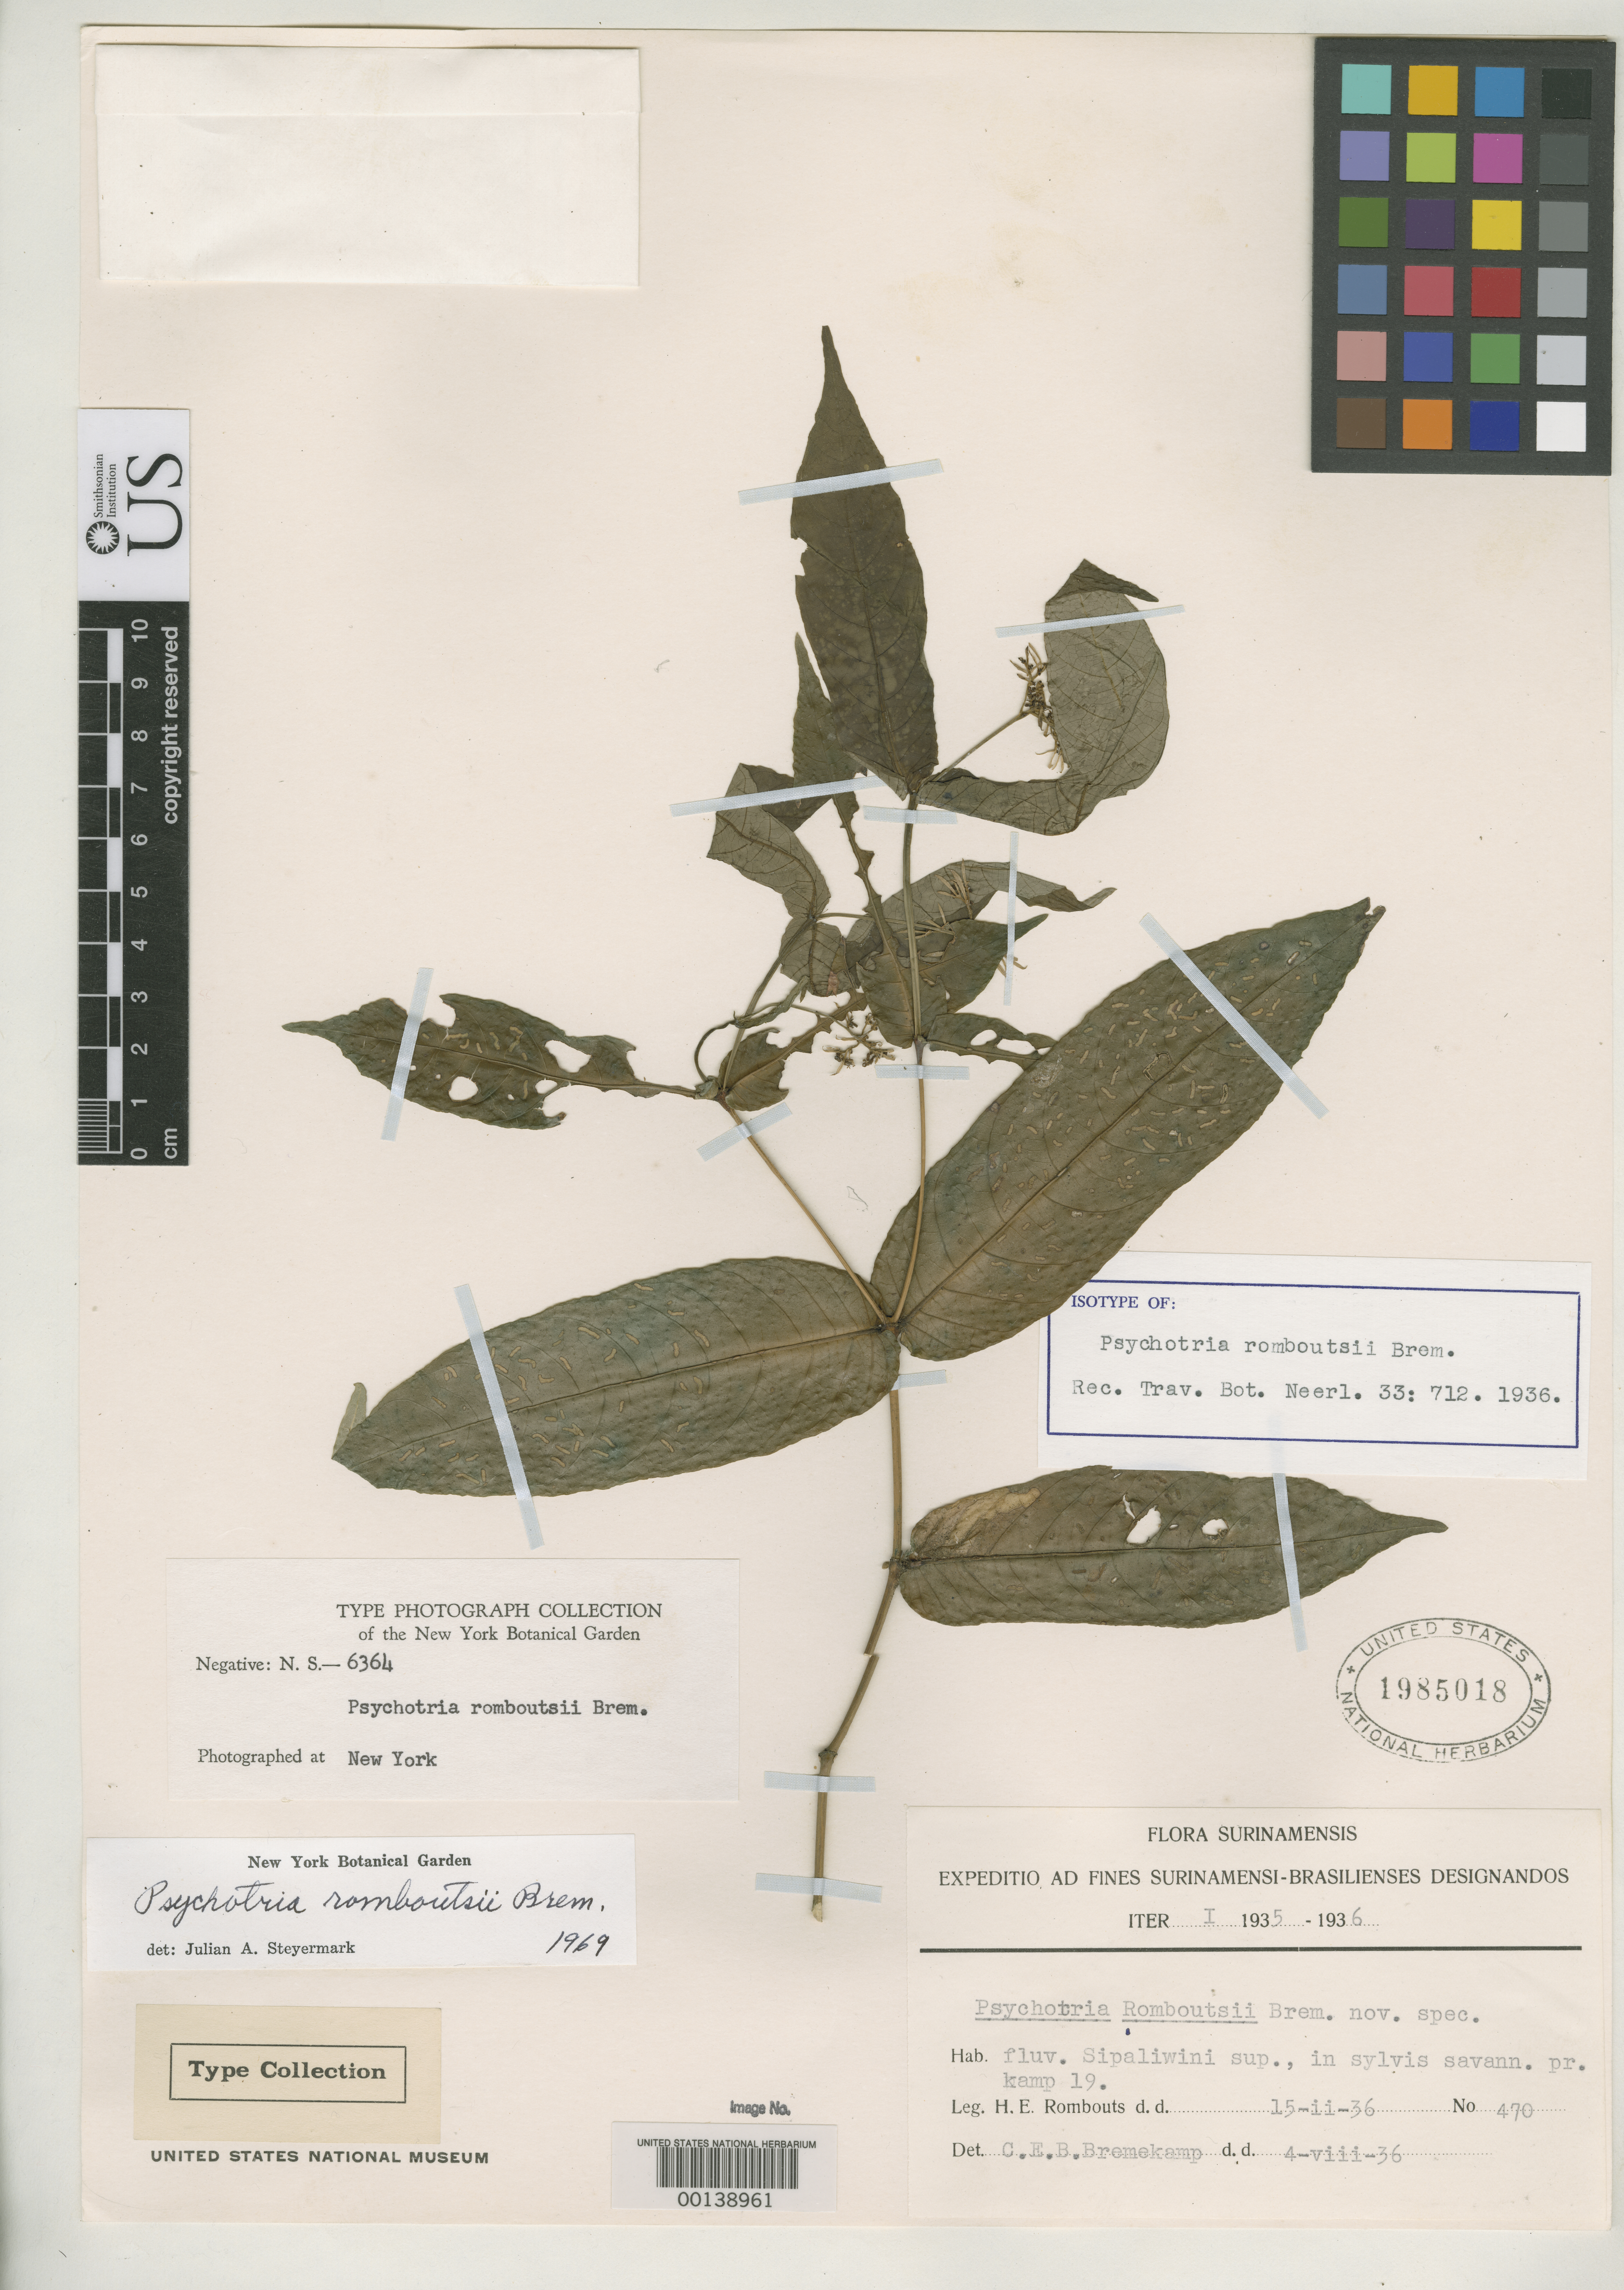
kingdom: Plantae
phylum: Tracheophyta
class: Magnoliopsida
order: Gentianales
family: Rubiaceae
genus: Psychotria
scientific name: Psychotria romboutsii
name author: Bremek.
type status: Isotype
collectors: H. Rombouts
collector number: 470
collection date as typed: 15 Feb 1936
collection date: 1936-02-15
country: Suriname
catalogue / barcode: US 1985018